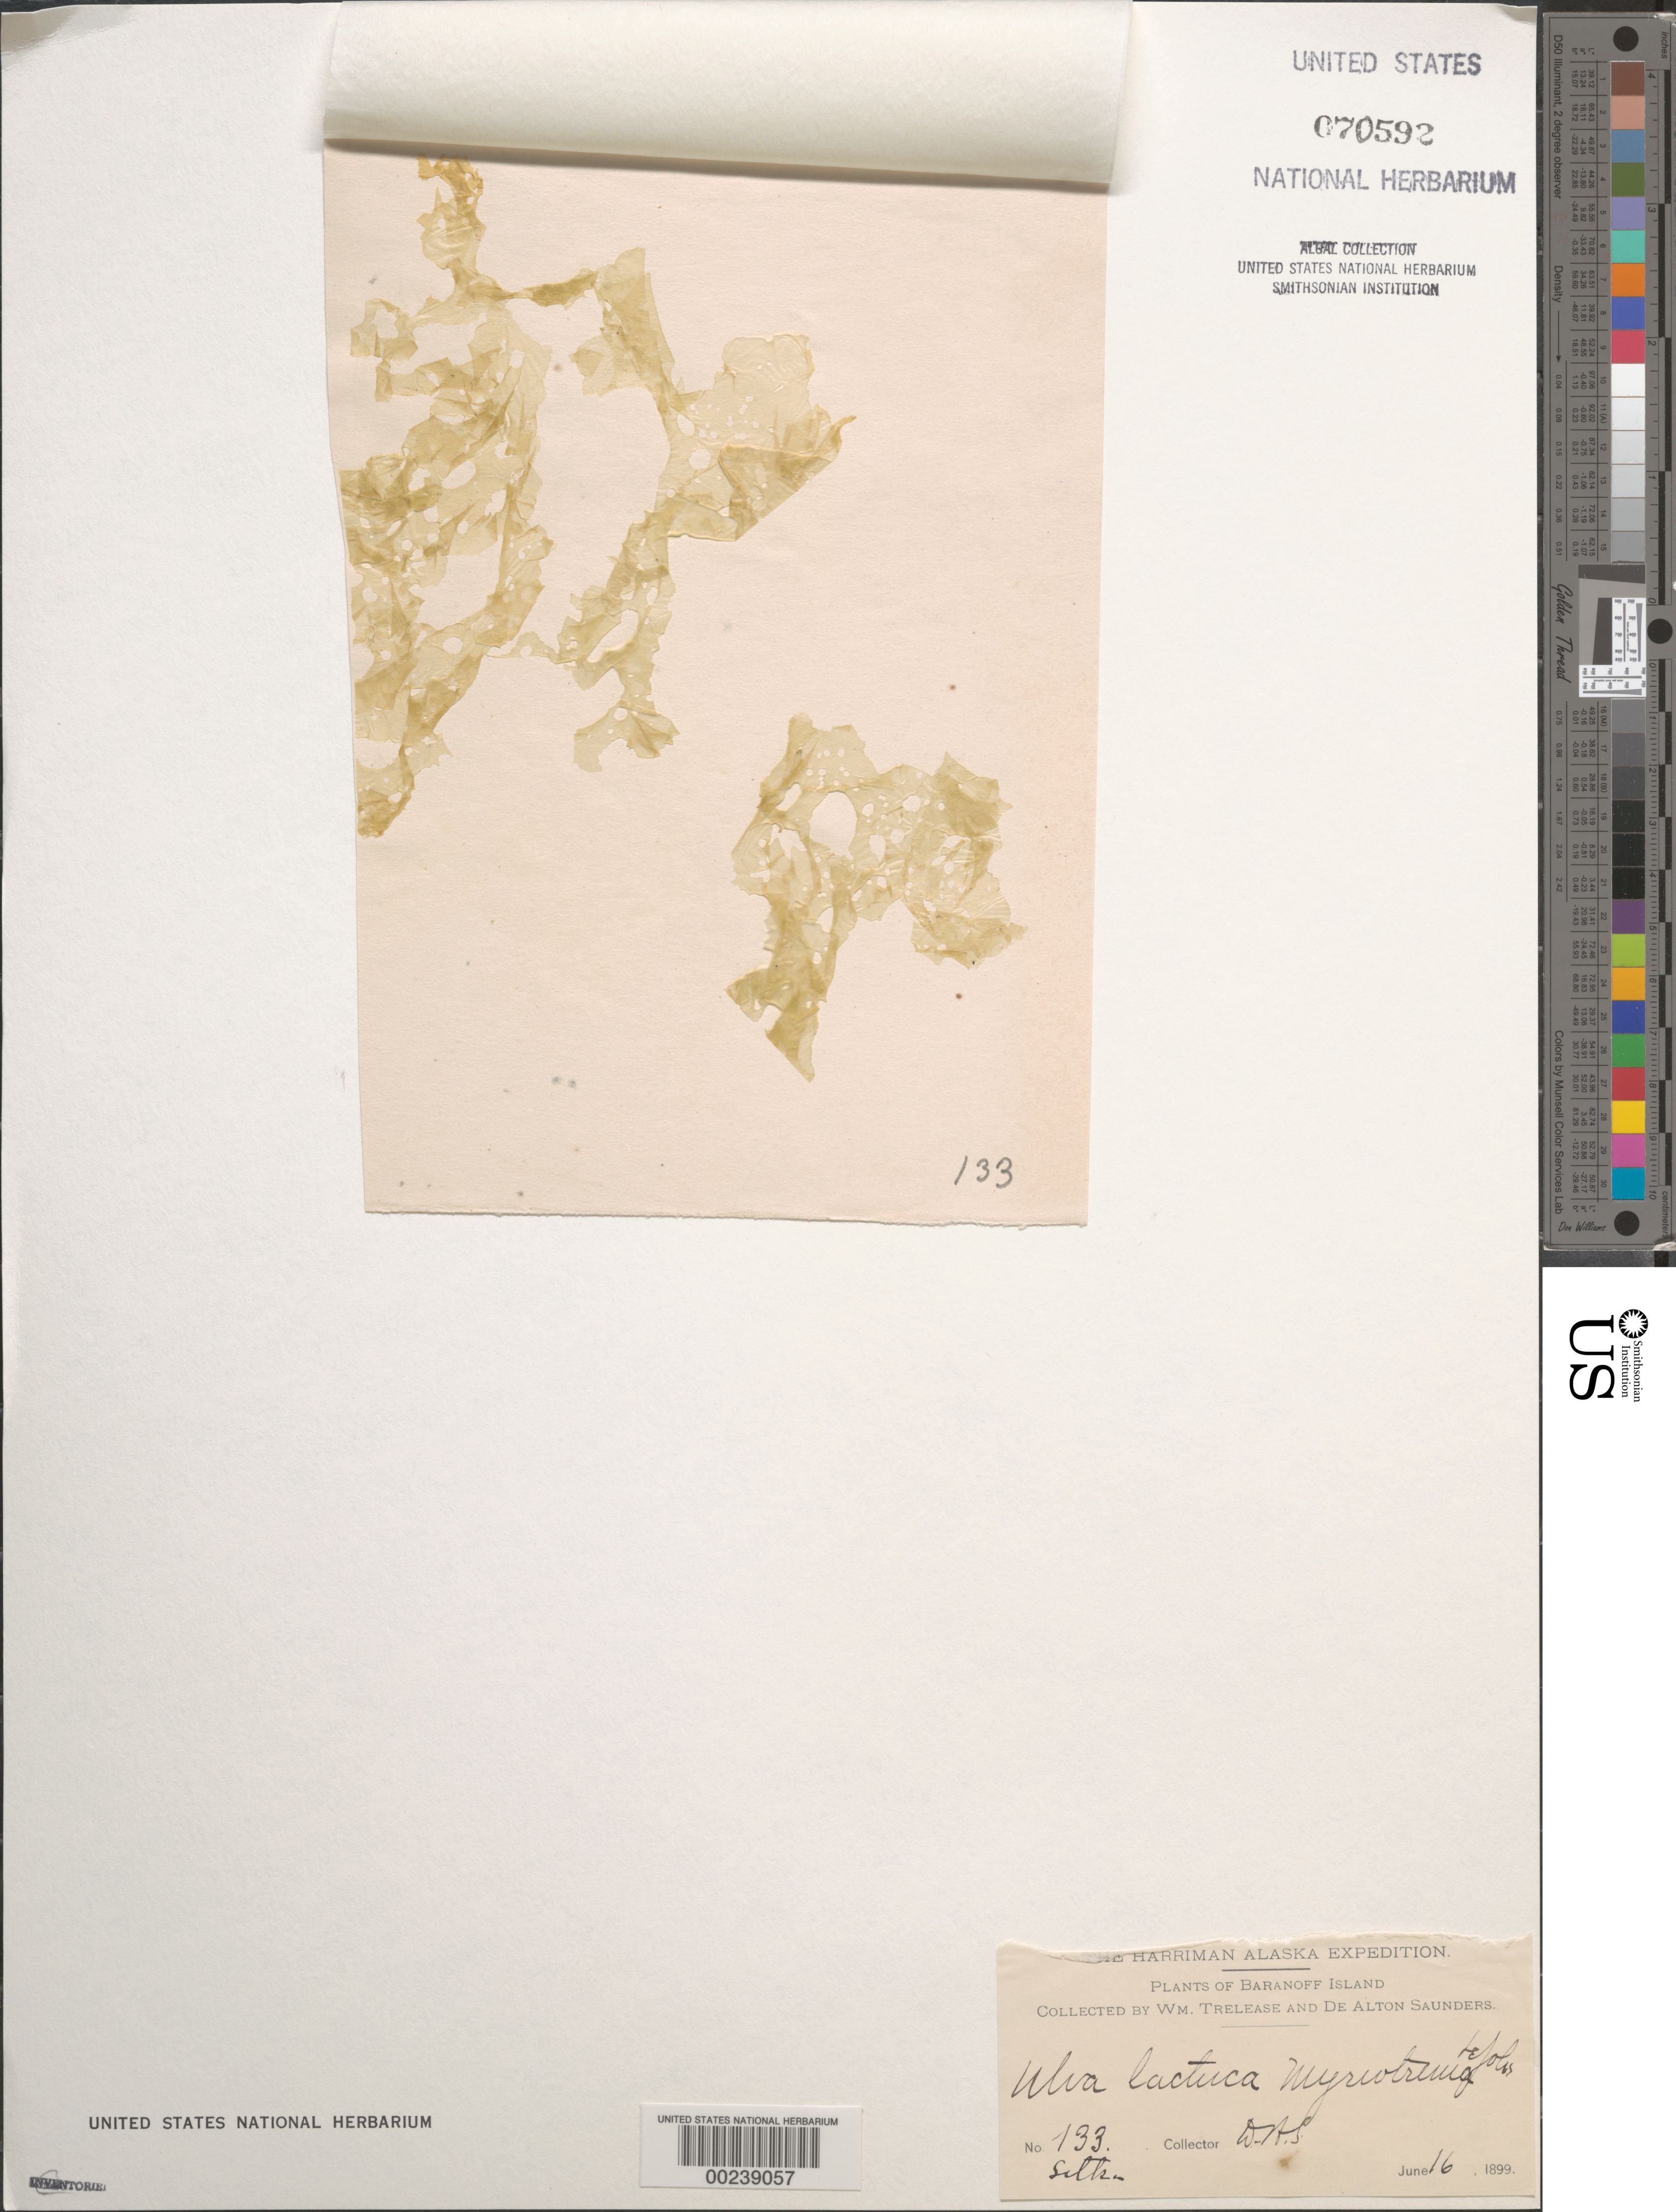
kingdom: Plantae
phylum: Chlorophyta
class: Ulvophyceae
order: Ulvales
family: Ulvaceae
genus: Ulva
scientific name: Ulva lactuca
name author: L.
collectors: D. Saunders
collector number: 133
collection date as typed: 16 Jun 1899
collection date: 1899-06-16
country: United States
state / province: Alaska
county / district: Sitka Division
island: Baranof Island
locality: Sitka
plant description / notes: Harriman Alaska Expedition, 1899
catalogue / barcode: US 70592